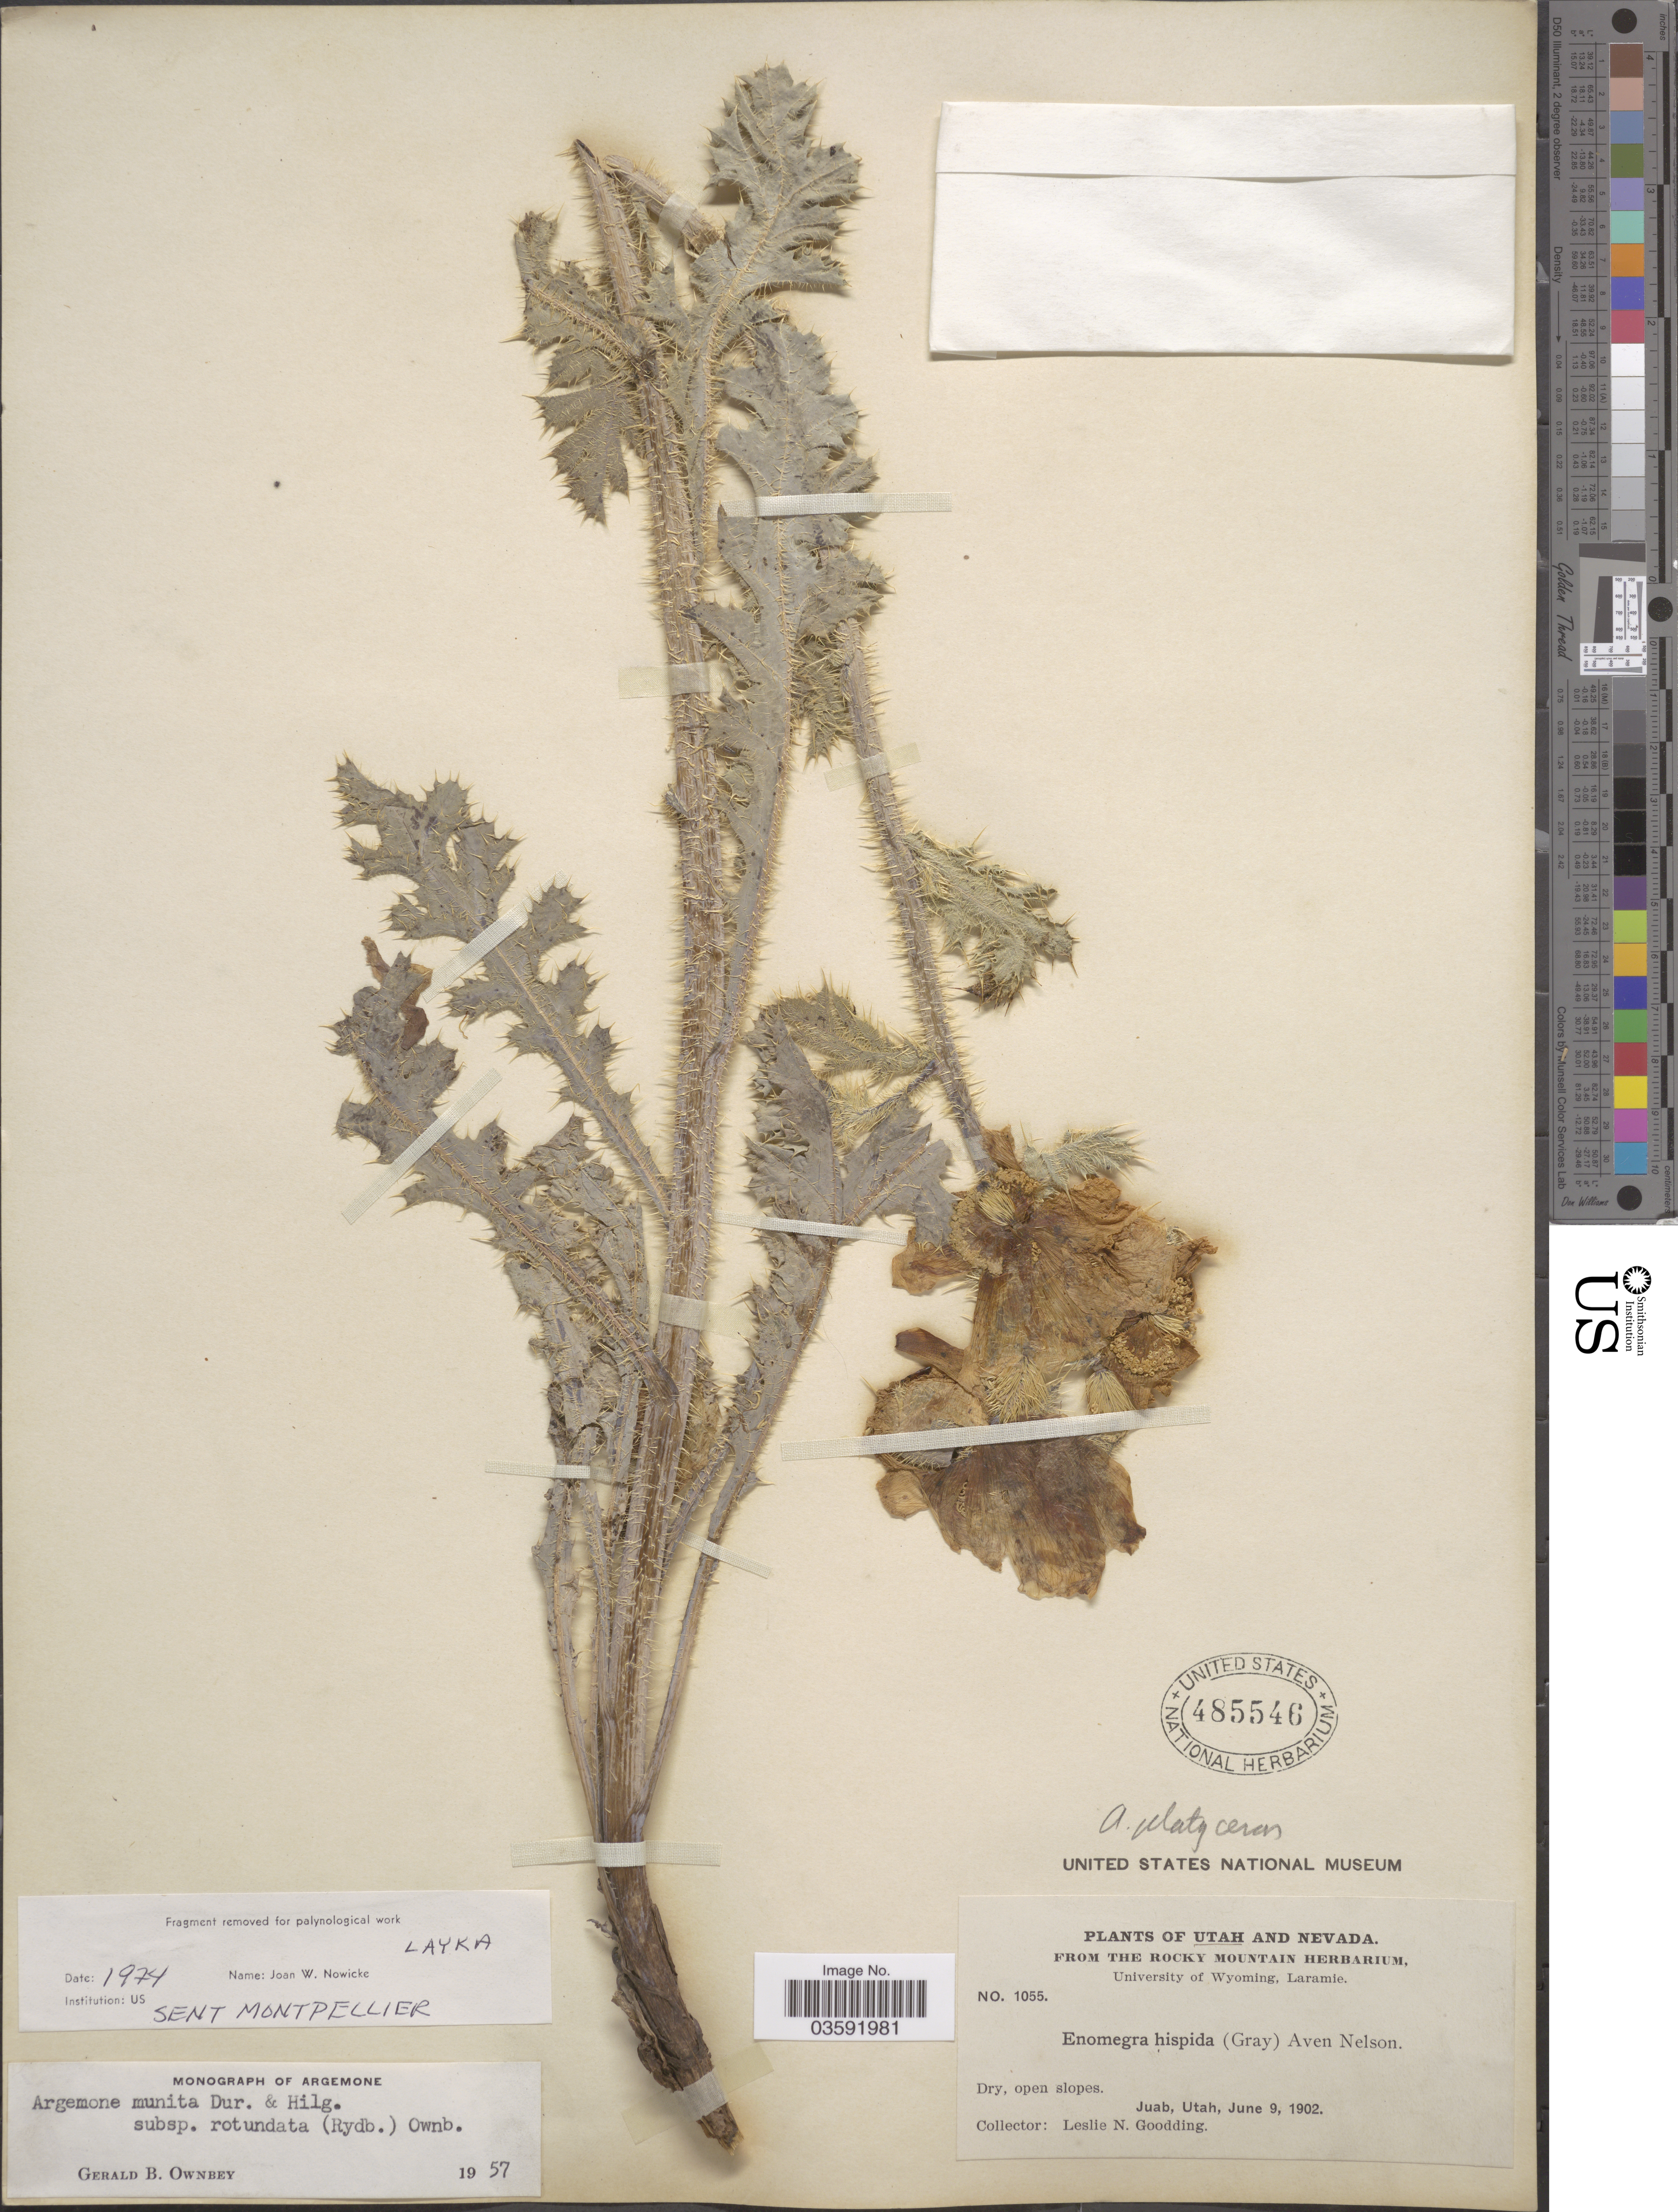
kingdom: Plantae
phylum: Tracheophyta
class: Magnoliopsida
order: Ranunculales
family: Papaveraceae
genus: Argemone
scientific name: Argemone munita subsp. rotundata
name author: (Rydb.) G.B. Ownbey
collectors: L. N. Goodding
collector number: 1055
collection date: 1902-06-09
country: United States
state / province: Utah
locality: Juab.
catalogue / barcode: US 485546